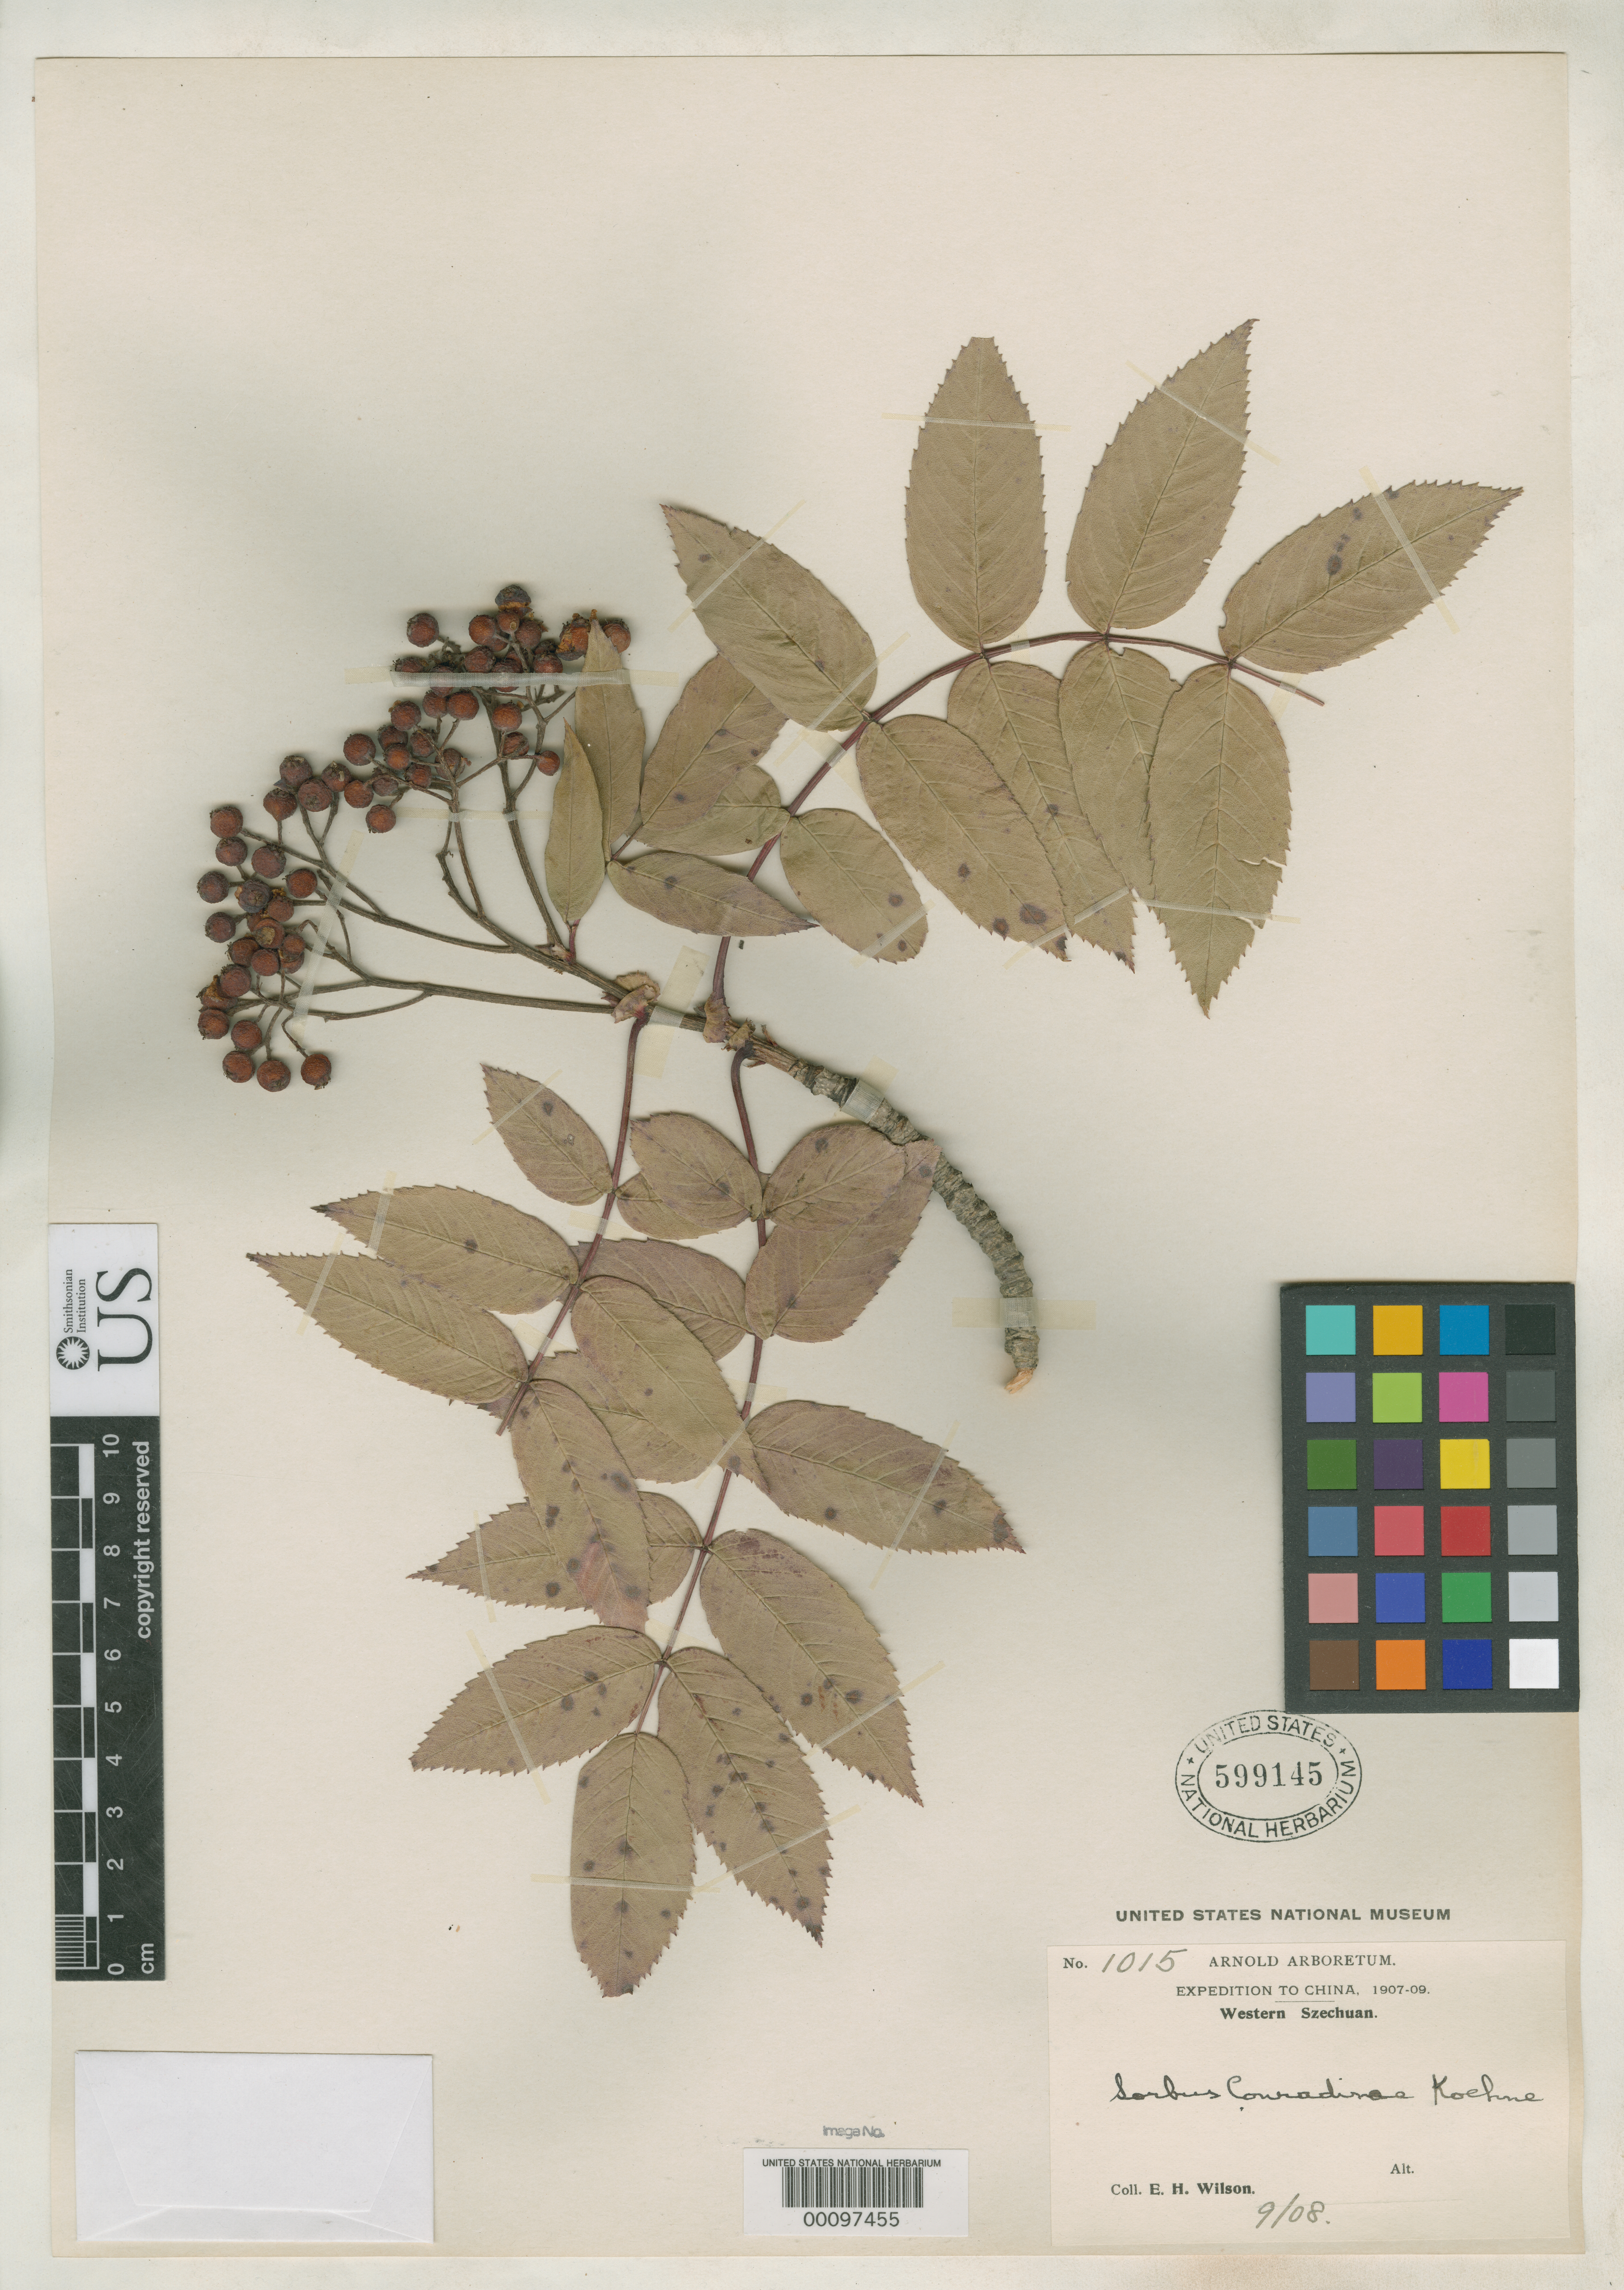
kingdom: Plantae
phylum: Tracheophyta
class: Magnoliopsida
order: Rosales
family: Rosaceae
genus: Sorbus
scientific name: Sorbus conradinae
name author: Koehne in Sarg.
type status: Syntype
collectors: E. H. Wilson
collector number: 1015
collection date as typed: Sep 1908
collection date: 1908-09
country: China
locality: West and near Wen-ch'uan Hsien.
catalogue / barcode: US 599145